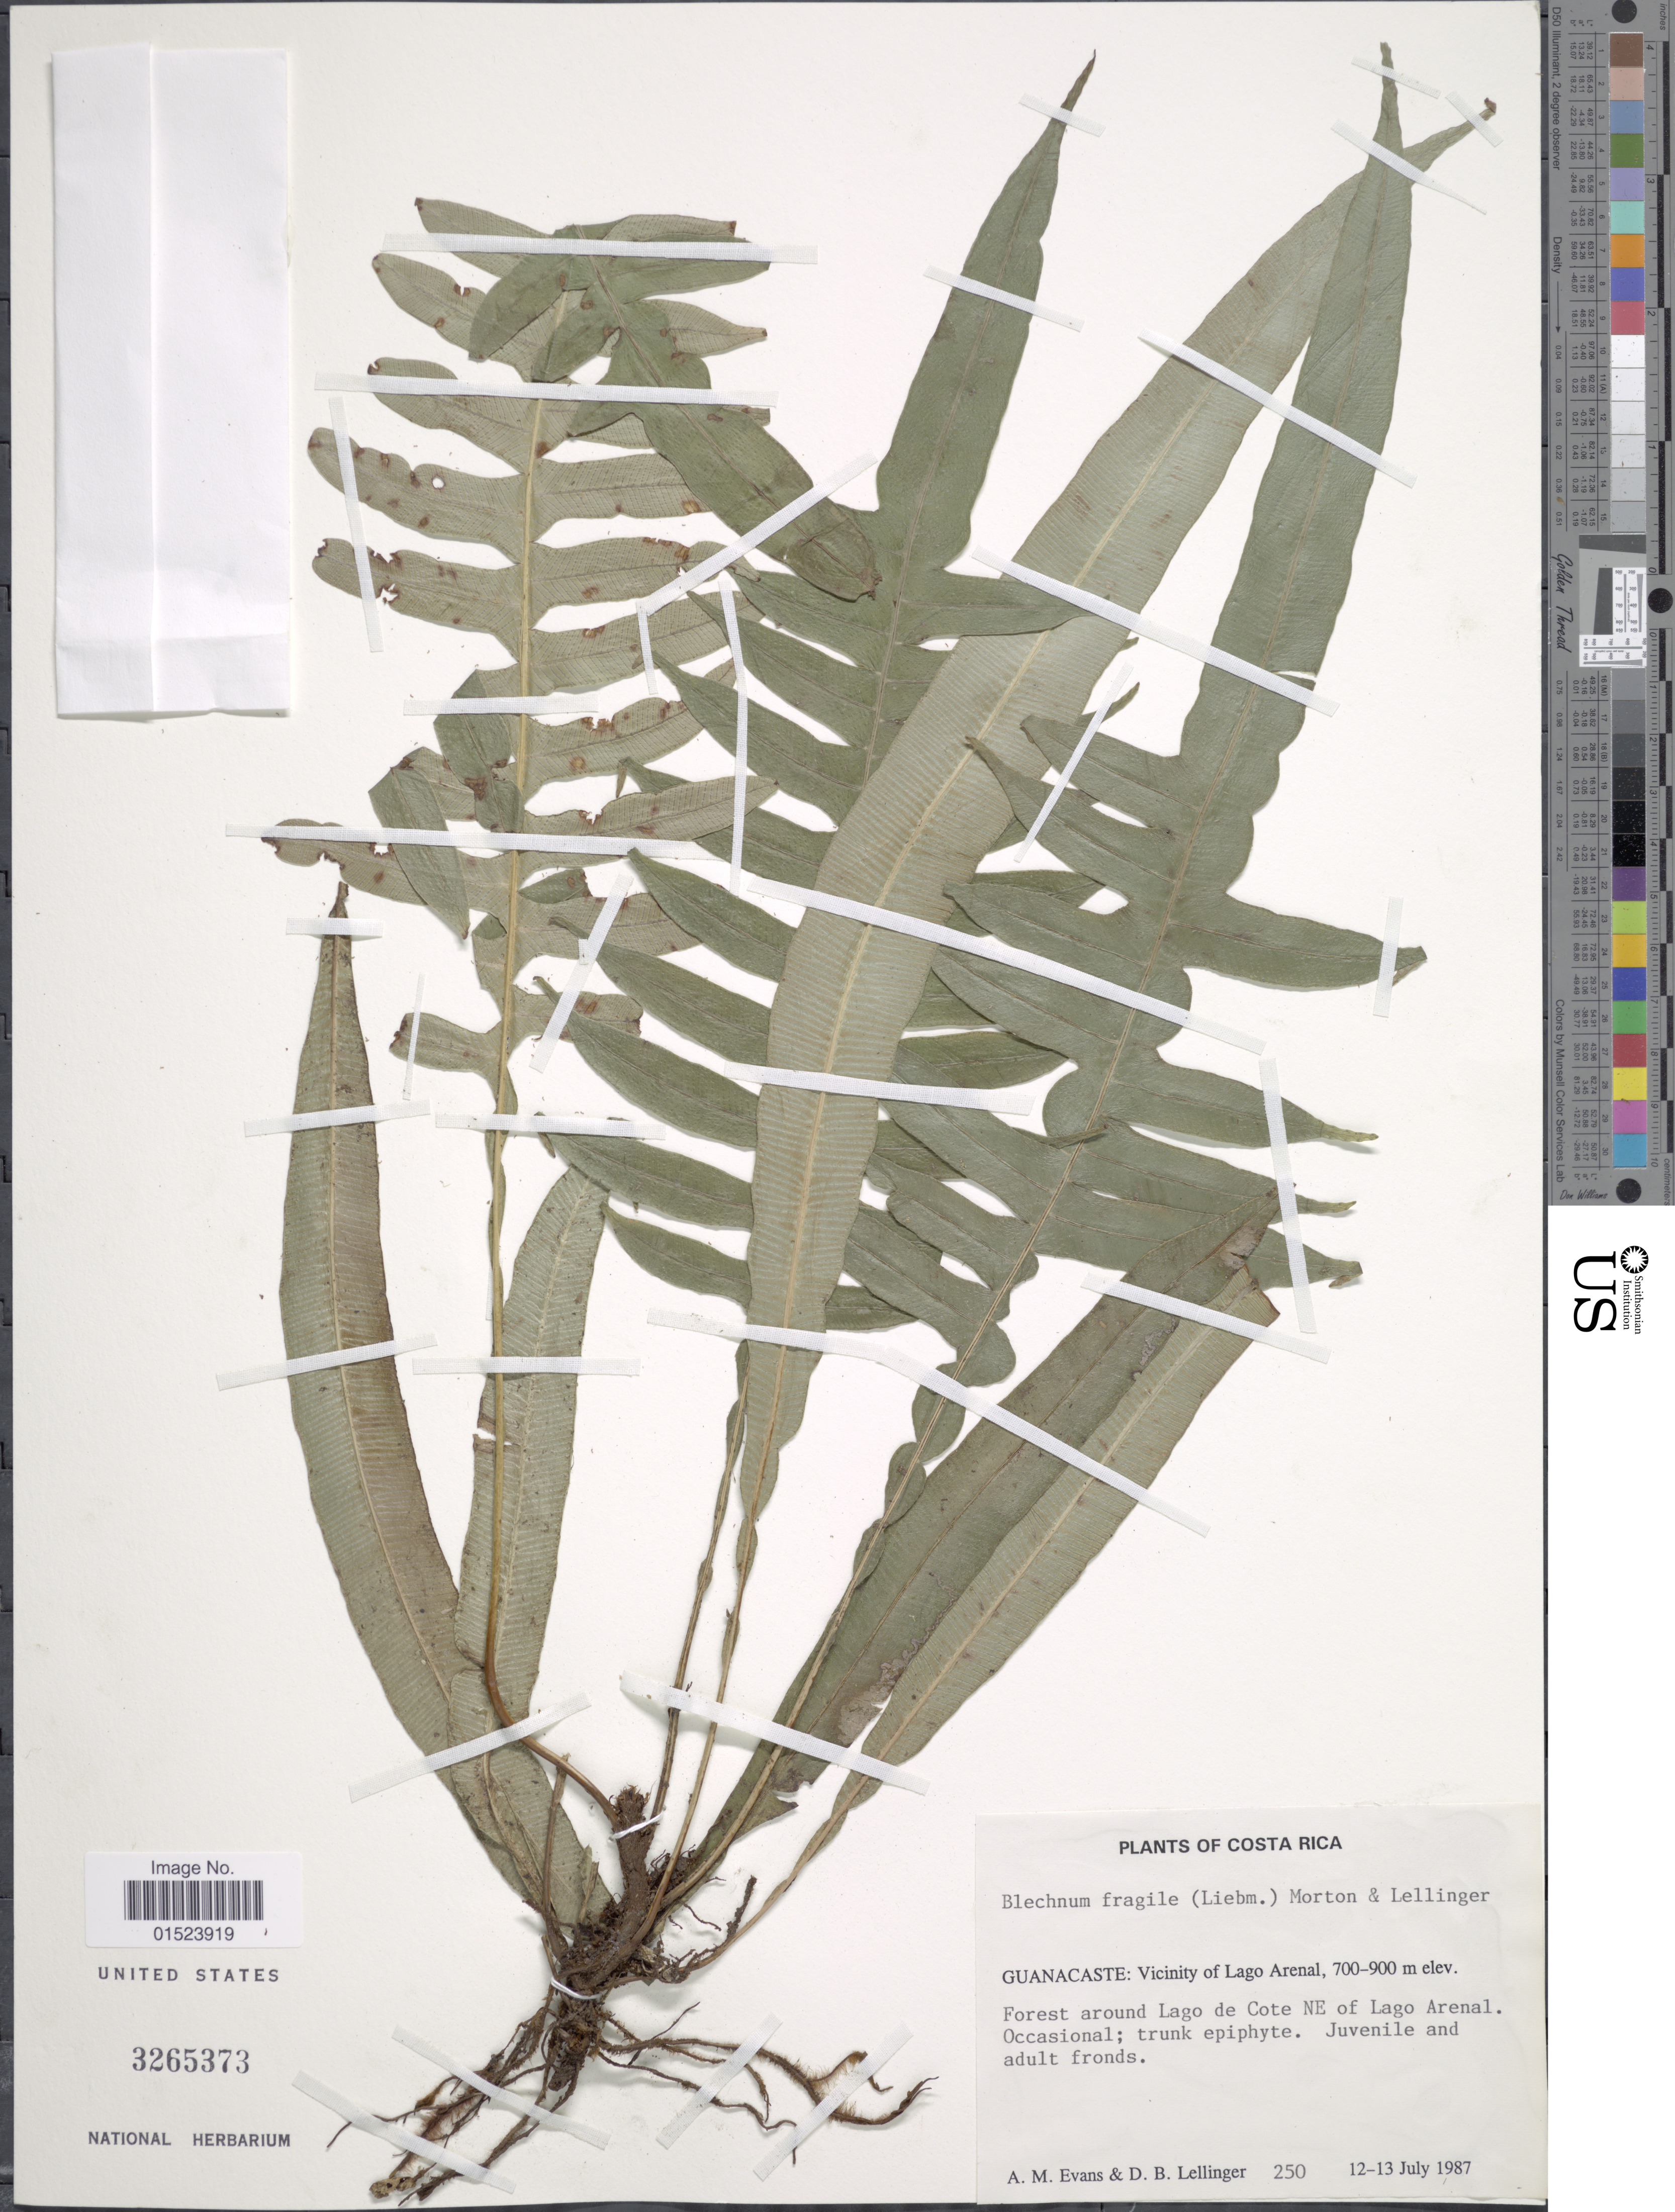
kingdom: Plantae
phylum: Tracheophyta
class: Polypodiopsida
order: Polypodiales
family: Blechnaceae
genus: Blechnum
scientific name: Blechnum fragile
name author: (Liebm.) C.V. Morton & Lellinger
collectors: A. M. Evans & D. B. Lellinger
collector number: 250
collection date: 1987-07-12/1987-07-13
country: Costa Rica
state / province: Guanacaste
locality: Vicinity of Lago Arenal, Forest around Lago de Cota NE of Lago Arenal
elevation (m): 700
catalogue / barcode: US 3265373